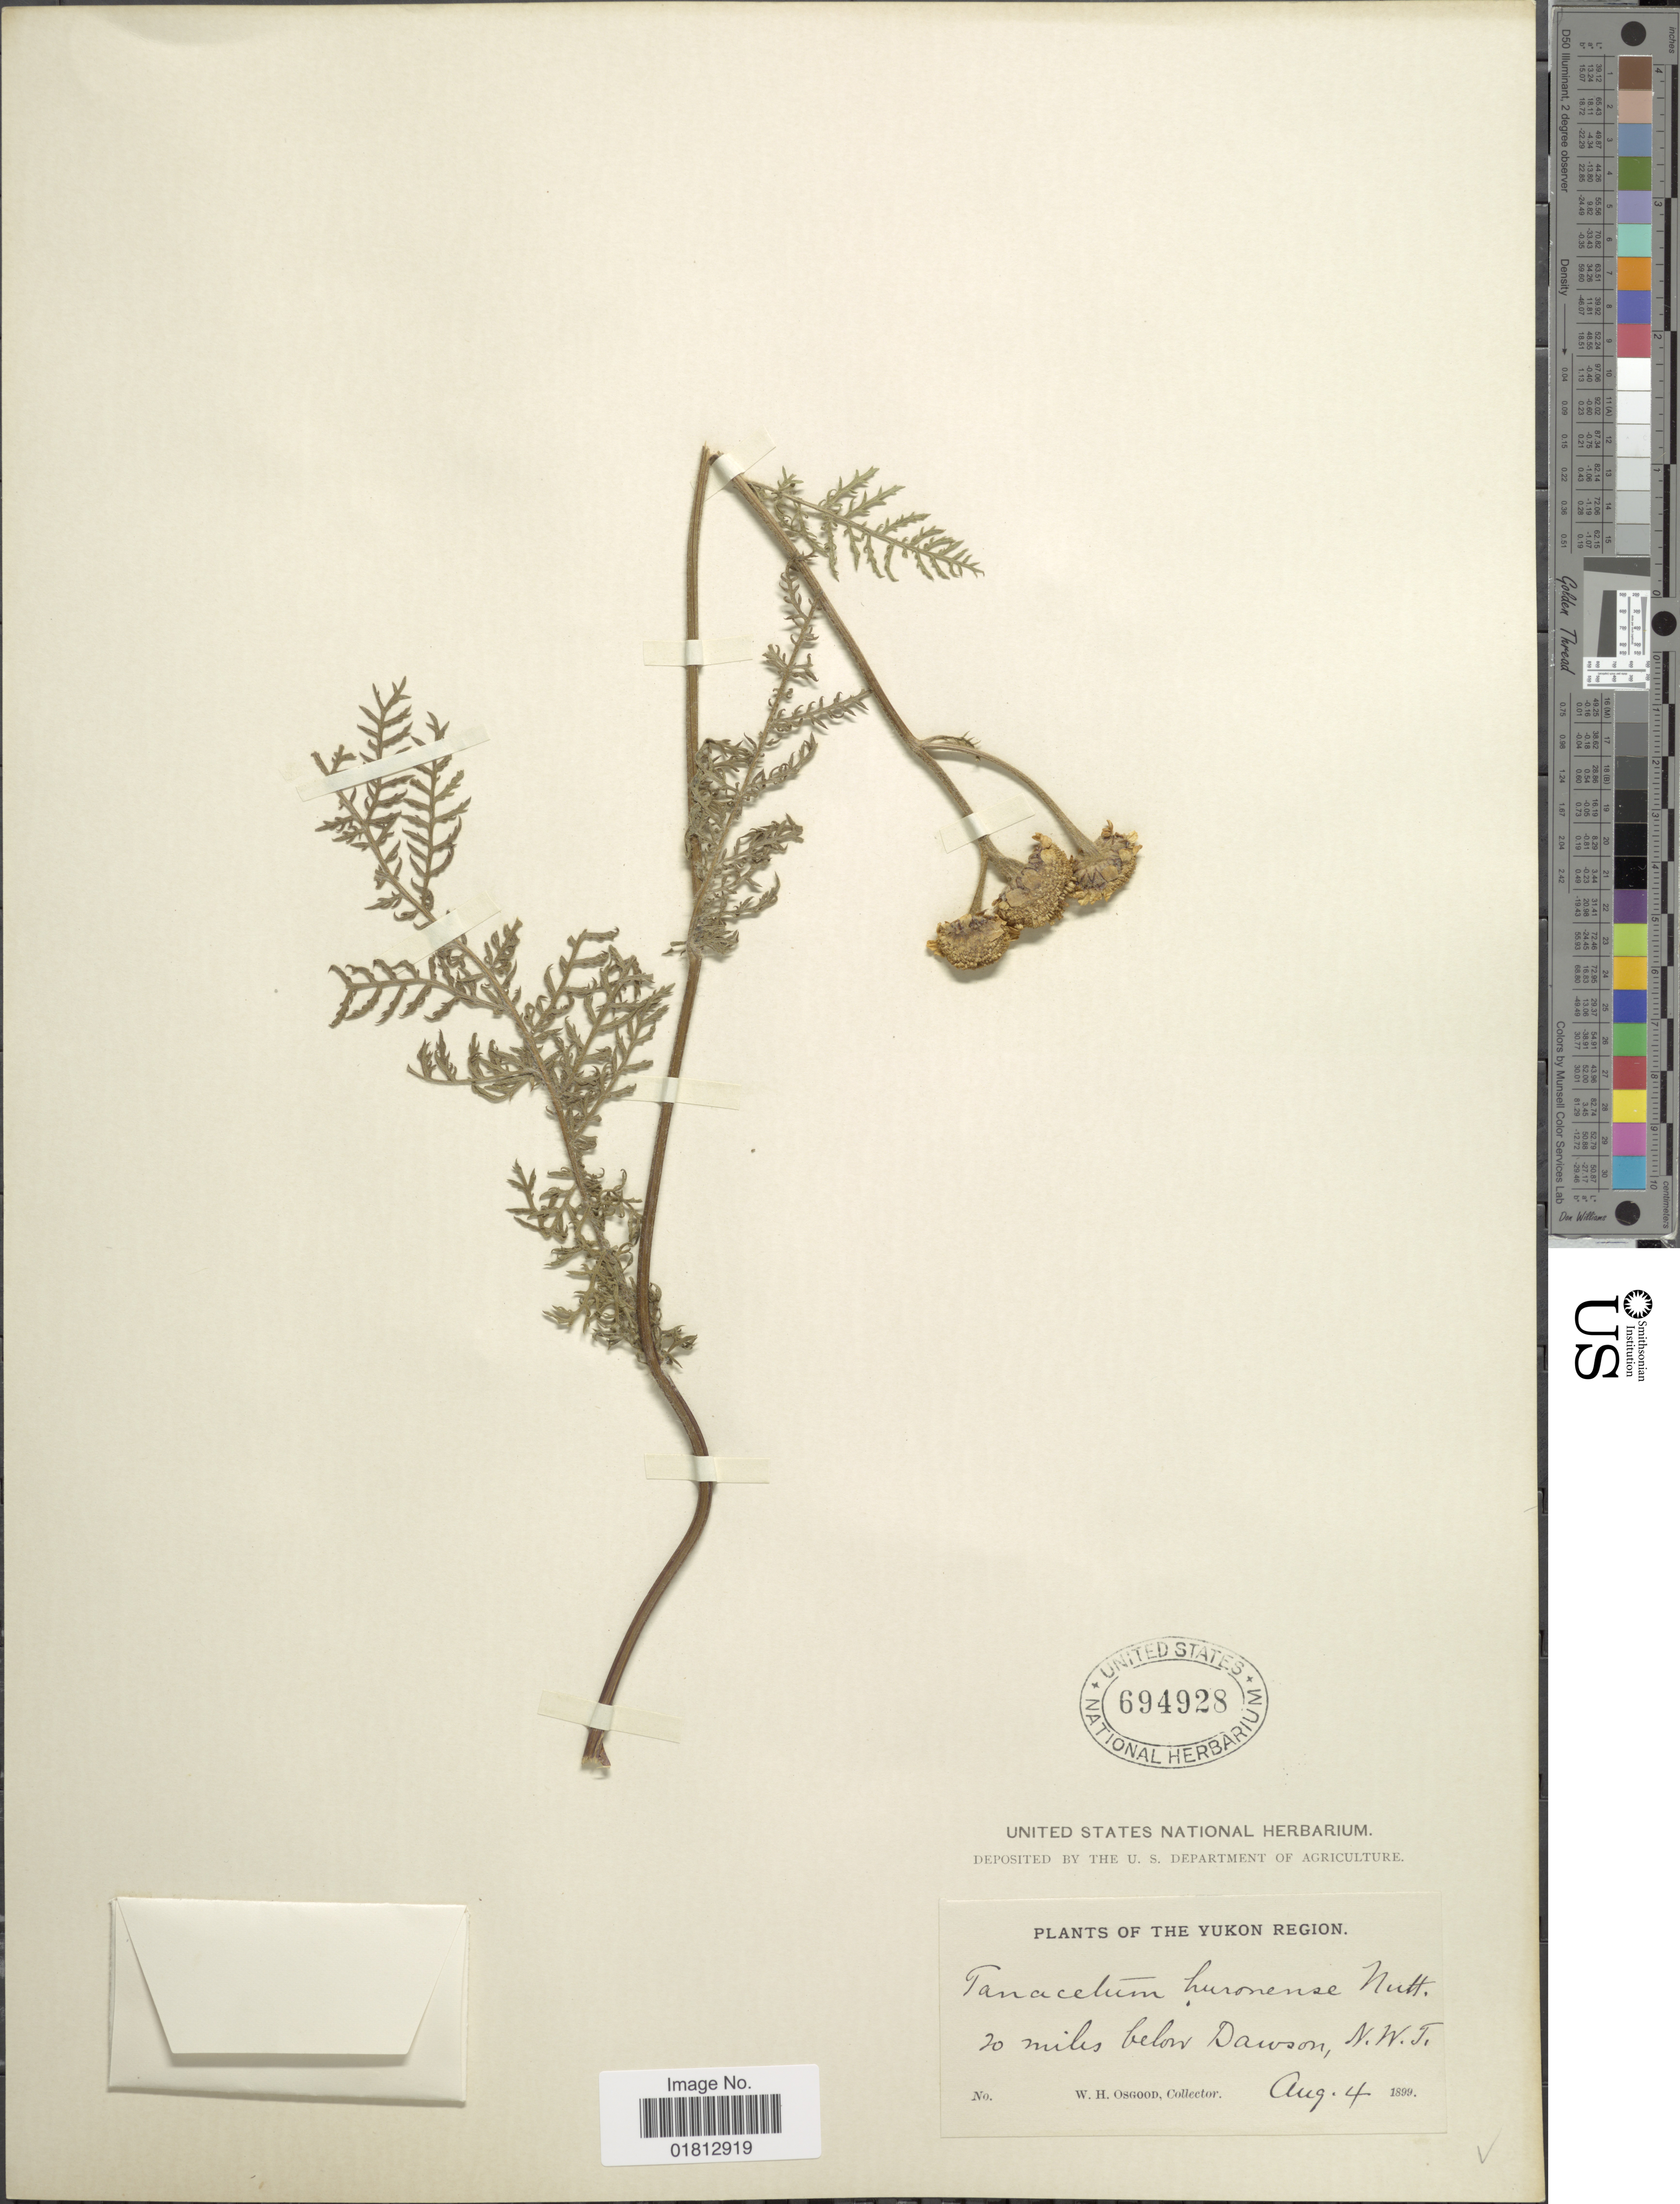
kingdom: Plantae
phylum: Tracheophyta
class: Magnoliopsida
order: Asterales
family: Asteraceae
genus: Tanacetum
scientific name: Tanacetum huronense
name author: Nutt.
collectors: W. Osgood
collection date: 1889-08-04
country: Canada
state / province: Northwest Territories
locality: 20 miles below Dawson, N. W. T.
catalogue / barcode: US 694928